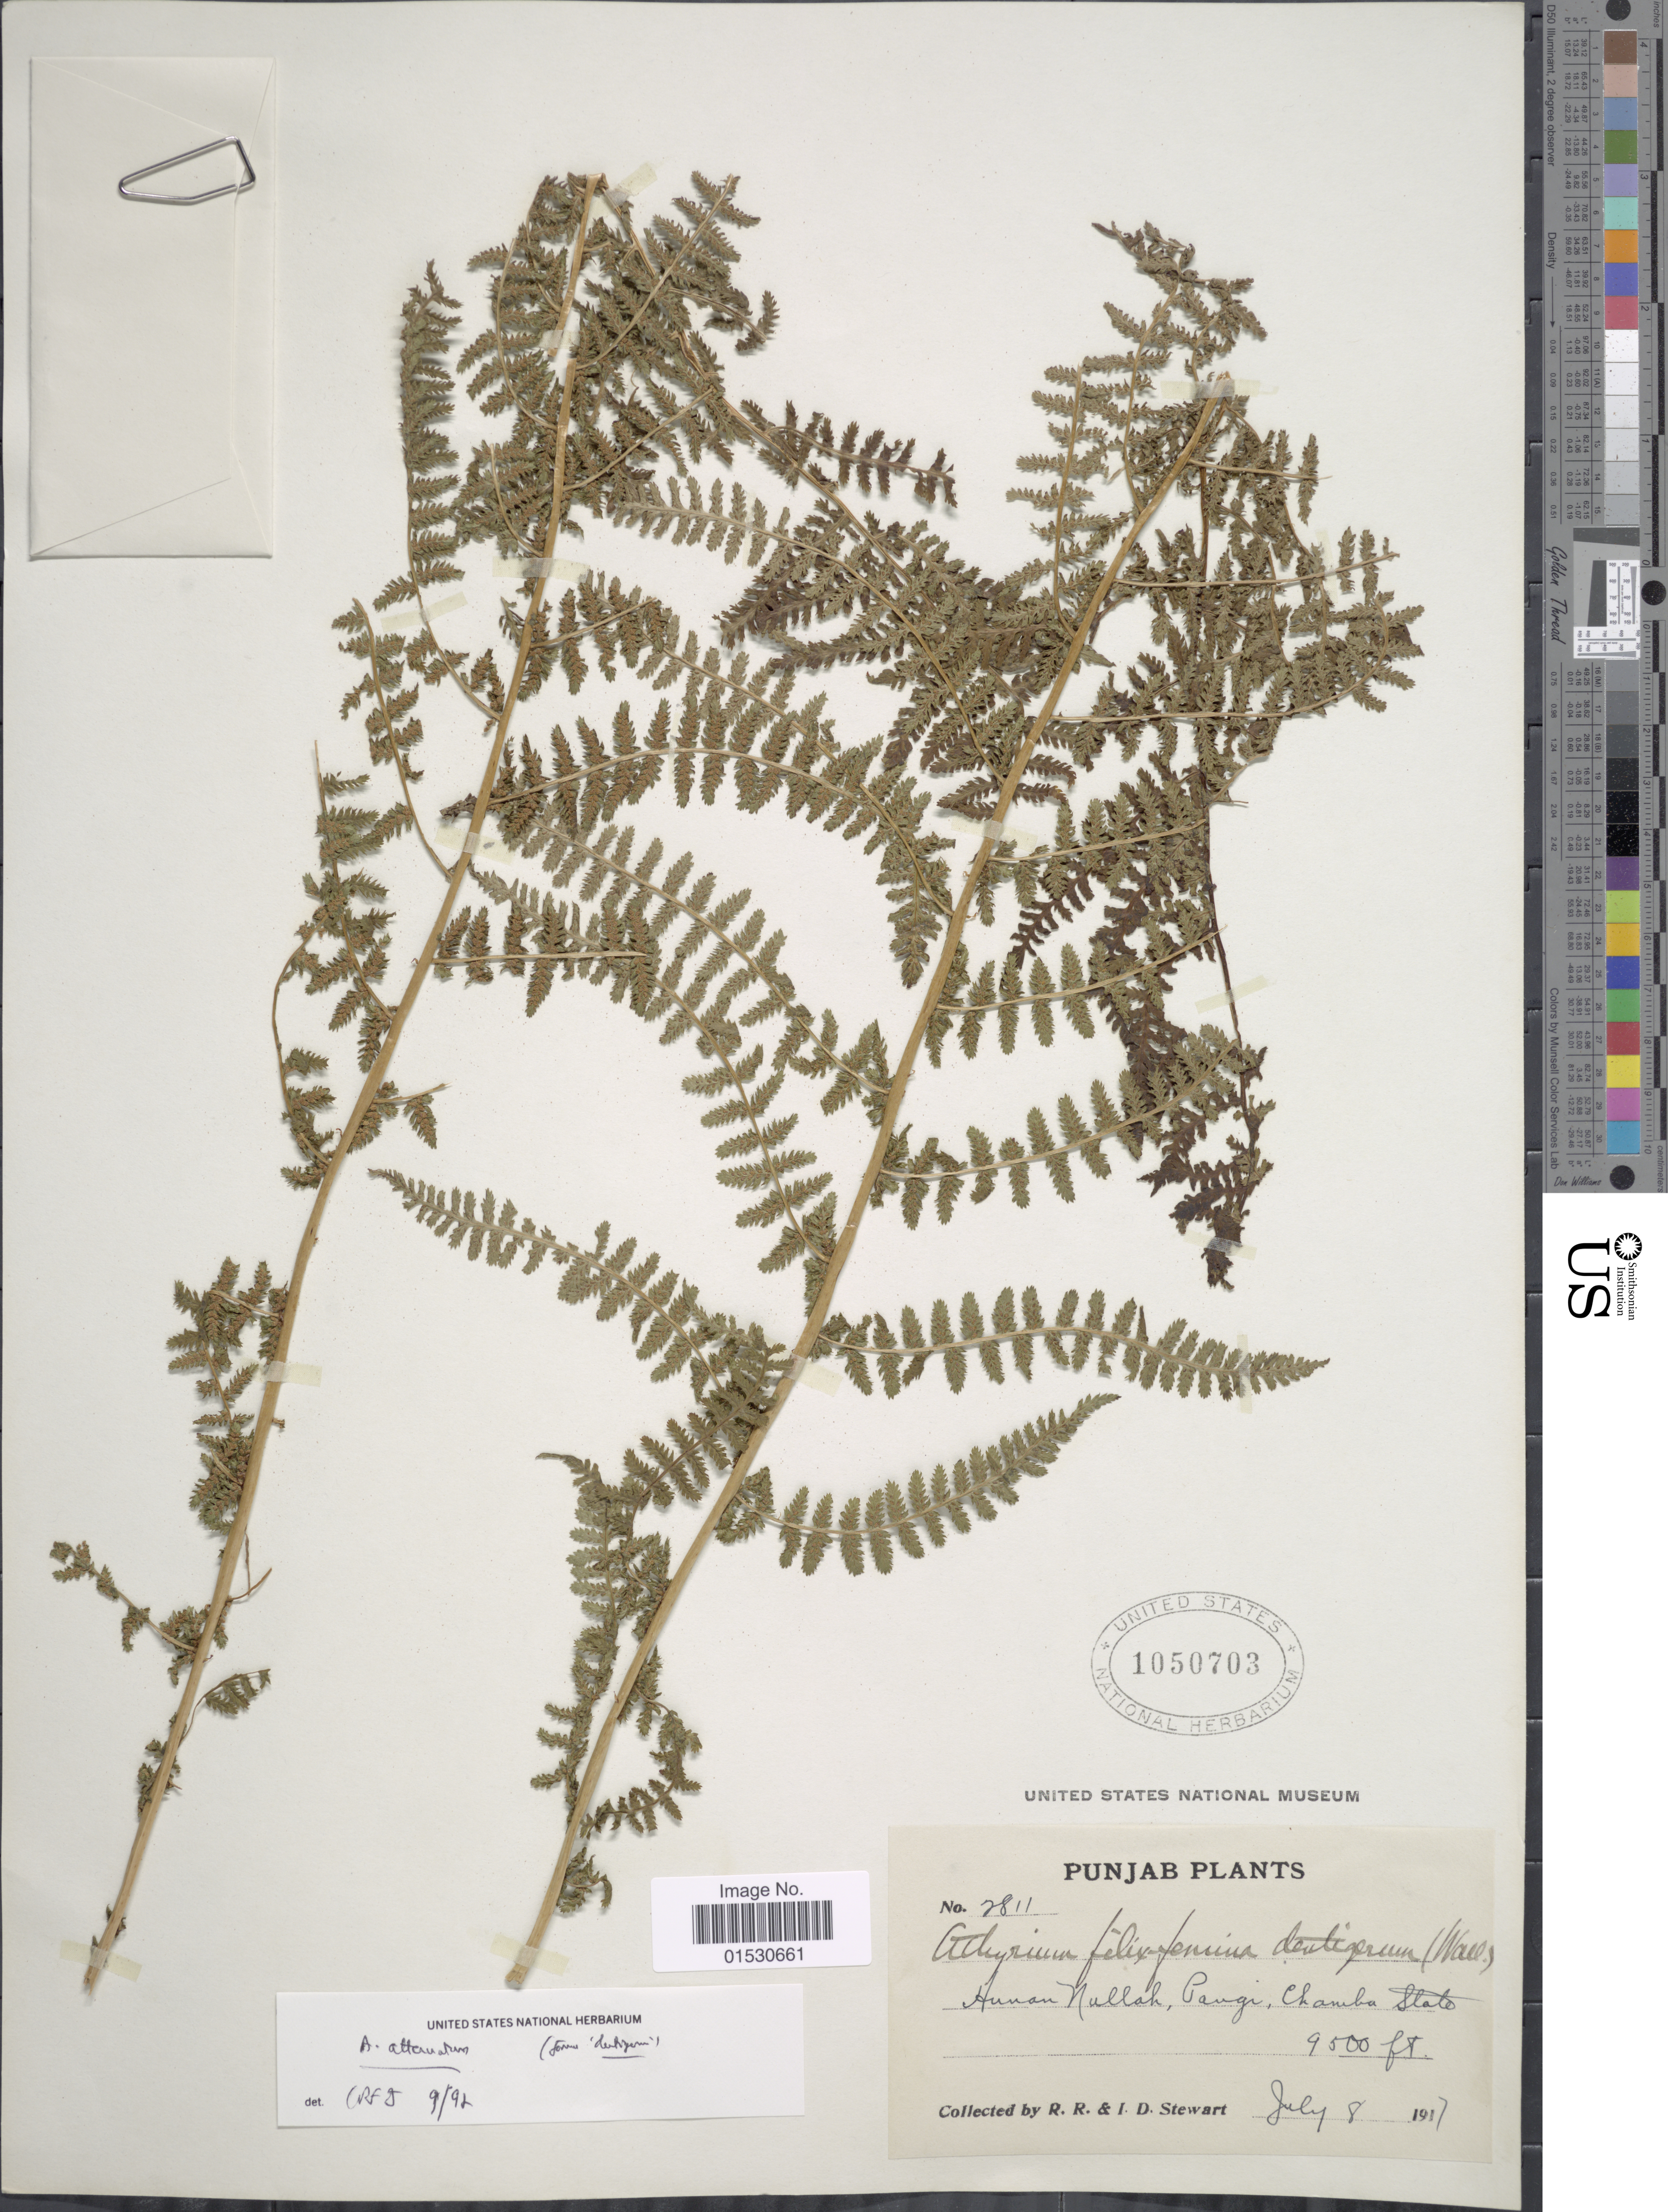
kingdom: Plantae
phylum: Tracheophyta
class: Polypodiopsida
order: Polypodiales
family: Athyriaceae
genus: Athyrium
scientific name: Athyrium filix-femina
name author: (L.) Roth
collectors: R. R. Stewart & I. Stewart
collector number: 2811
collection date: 1917-07-08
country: India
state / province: Punjab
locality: Punjab, Hunan Nullah, Pangi, Chamba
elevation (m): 2896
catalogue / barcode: US 1050703